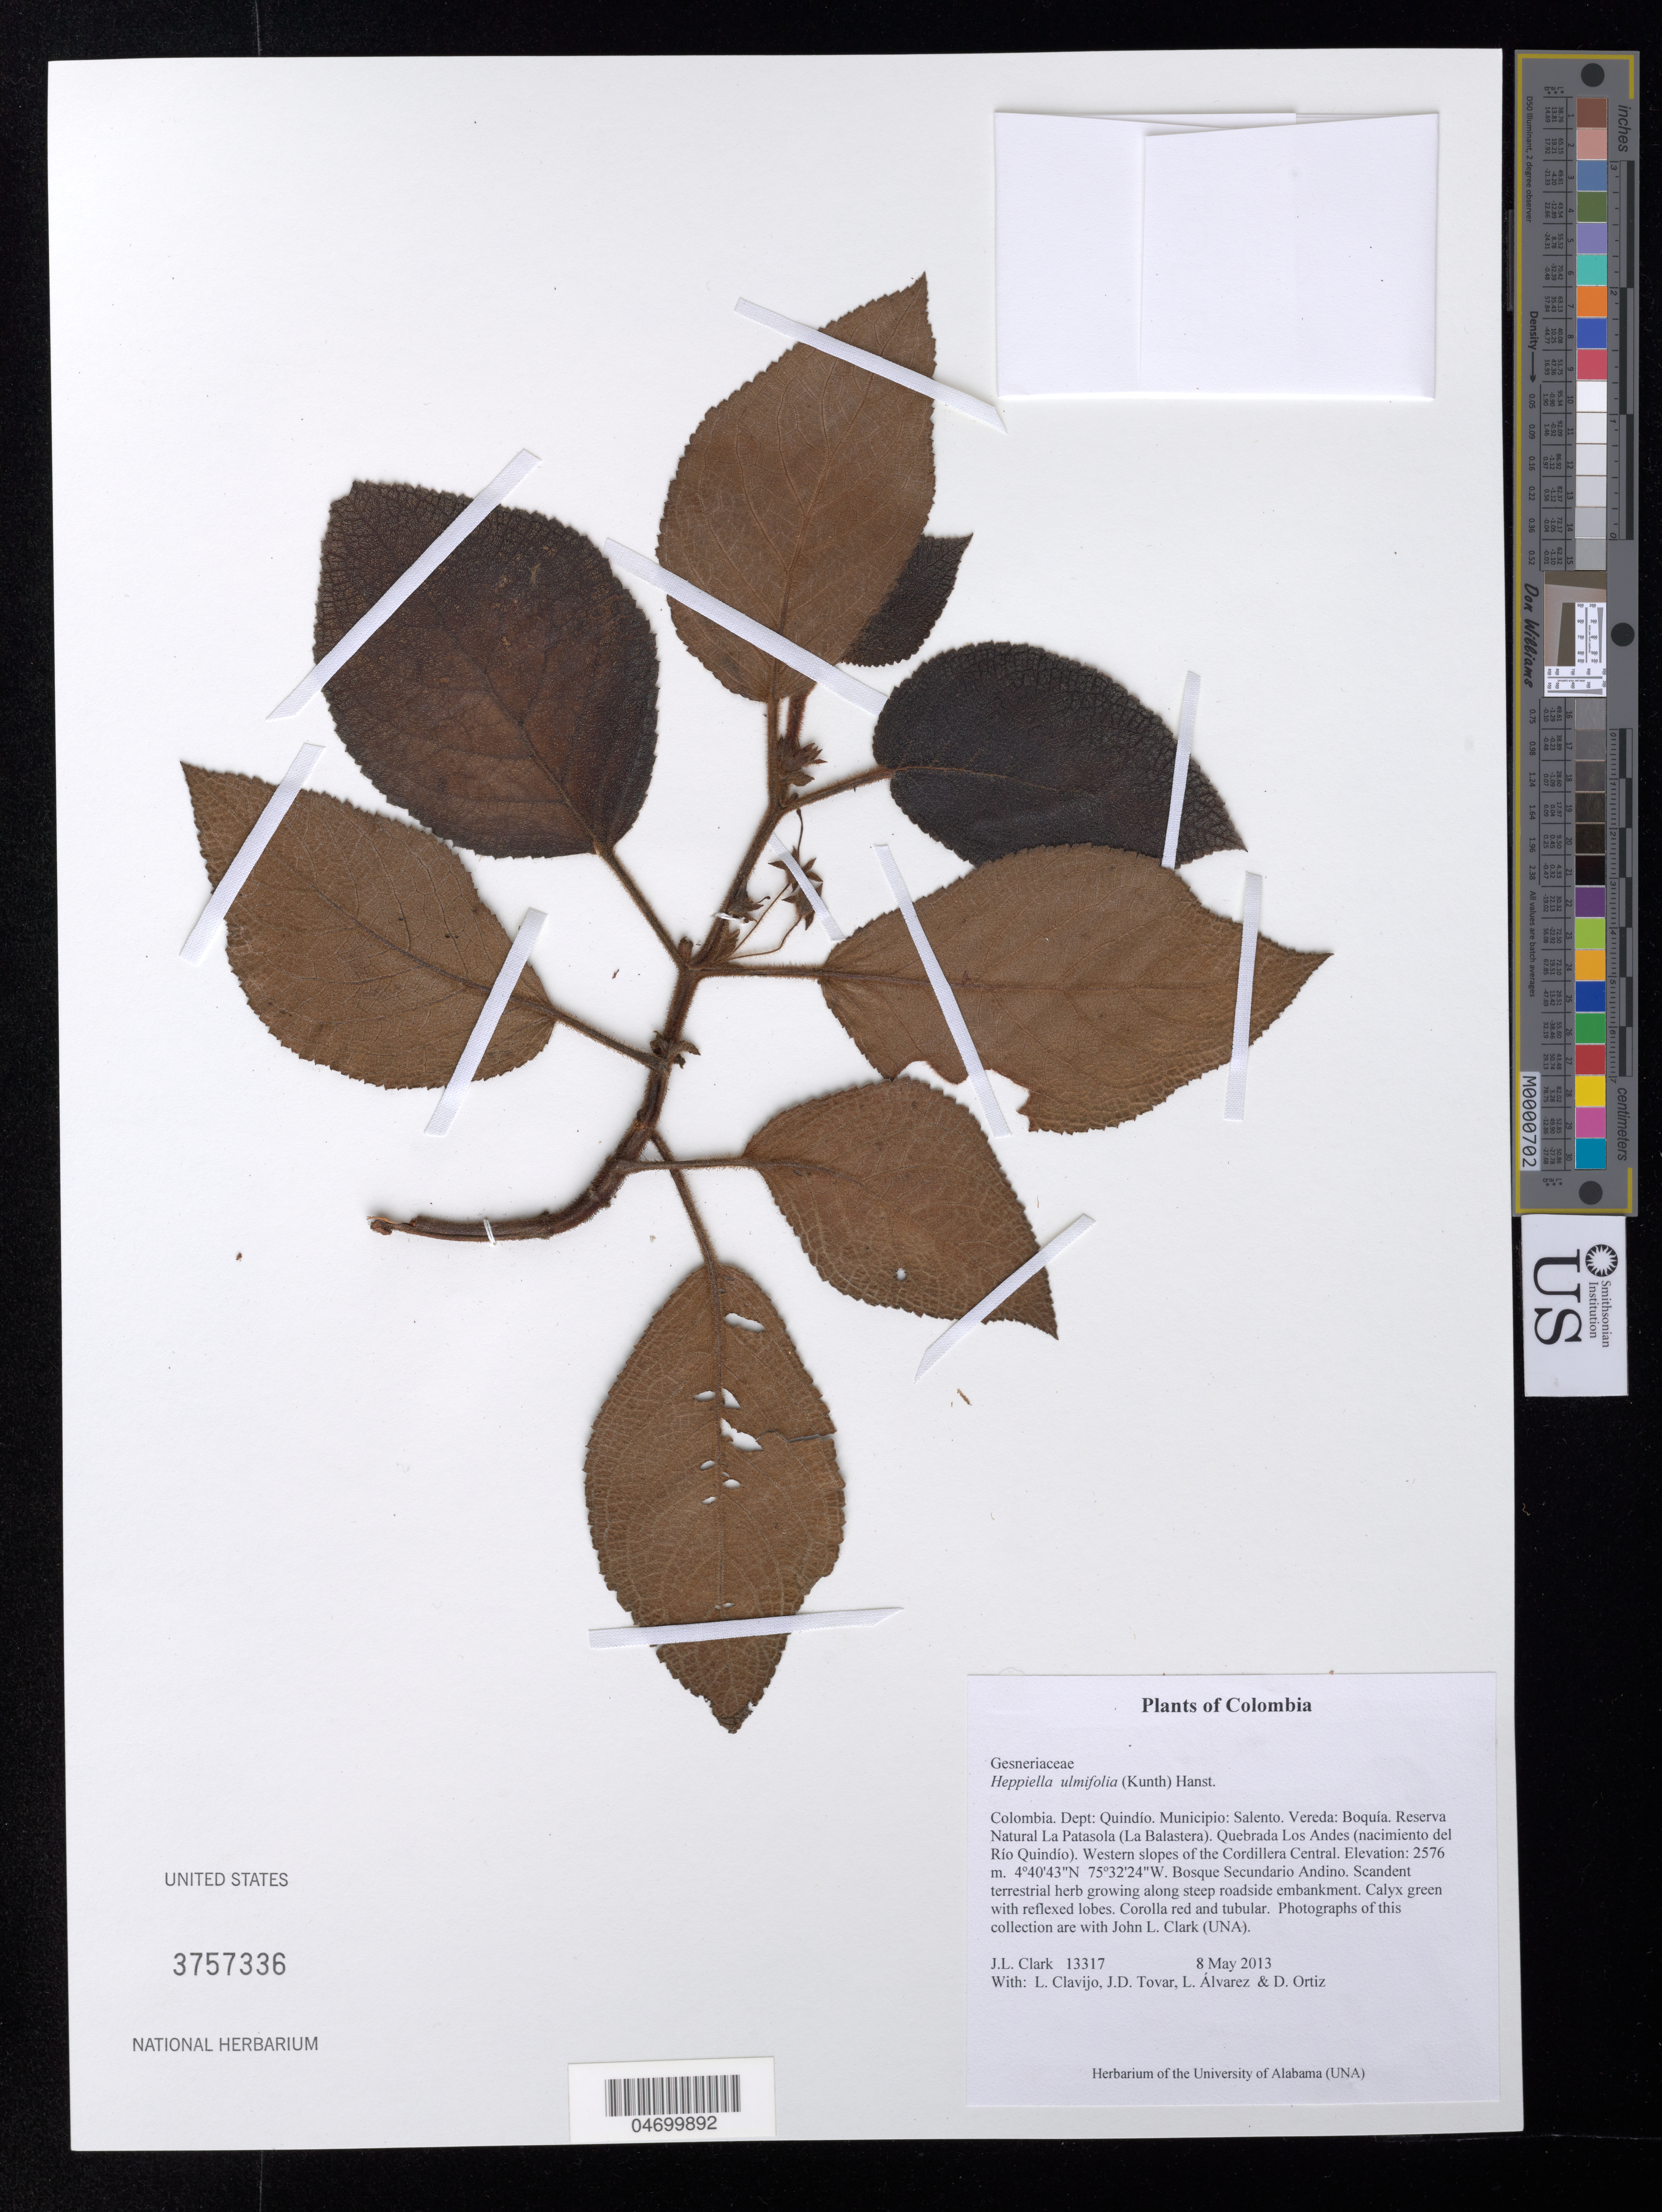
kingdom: Plantae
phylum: Tracheophyta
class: Magnoliopsida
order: Lamiales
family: Gesneriaceae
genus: Heppiella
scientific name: Heppiella ulmifolia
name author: (Kunth) Hanst.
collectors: J. L. Clark, L. Clavijo, J. Tovar & L. Alvarez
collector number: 13317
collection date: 2013-05-08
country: Colombia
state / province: Quindío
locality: Dept: Quindio. Municipio: Salento. Vereda: Boquía. Reserva Natural La Patasola (La Balastera). Quebrada Los Andes (nacimiento del Río Quindío). Western slopes of the Cordillera Central.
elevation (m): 2576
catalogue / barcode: US 3757336